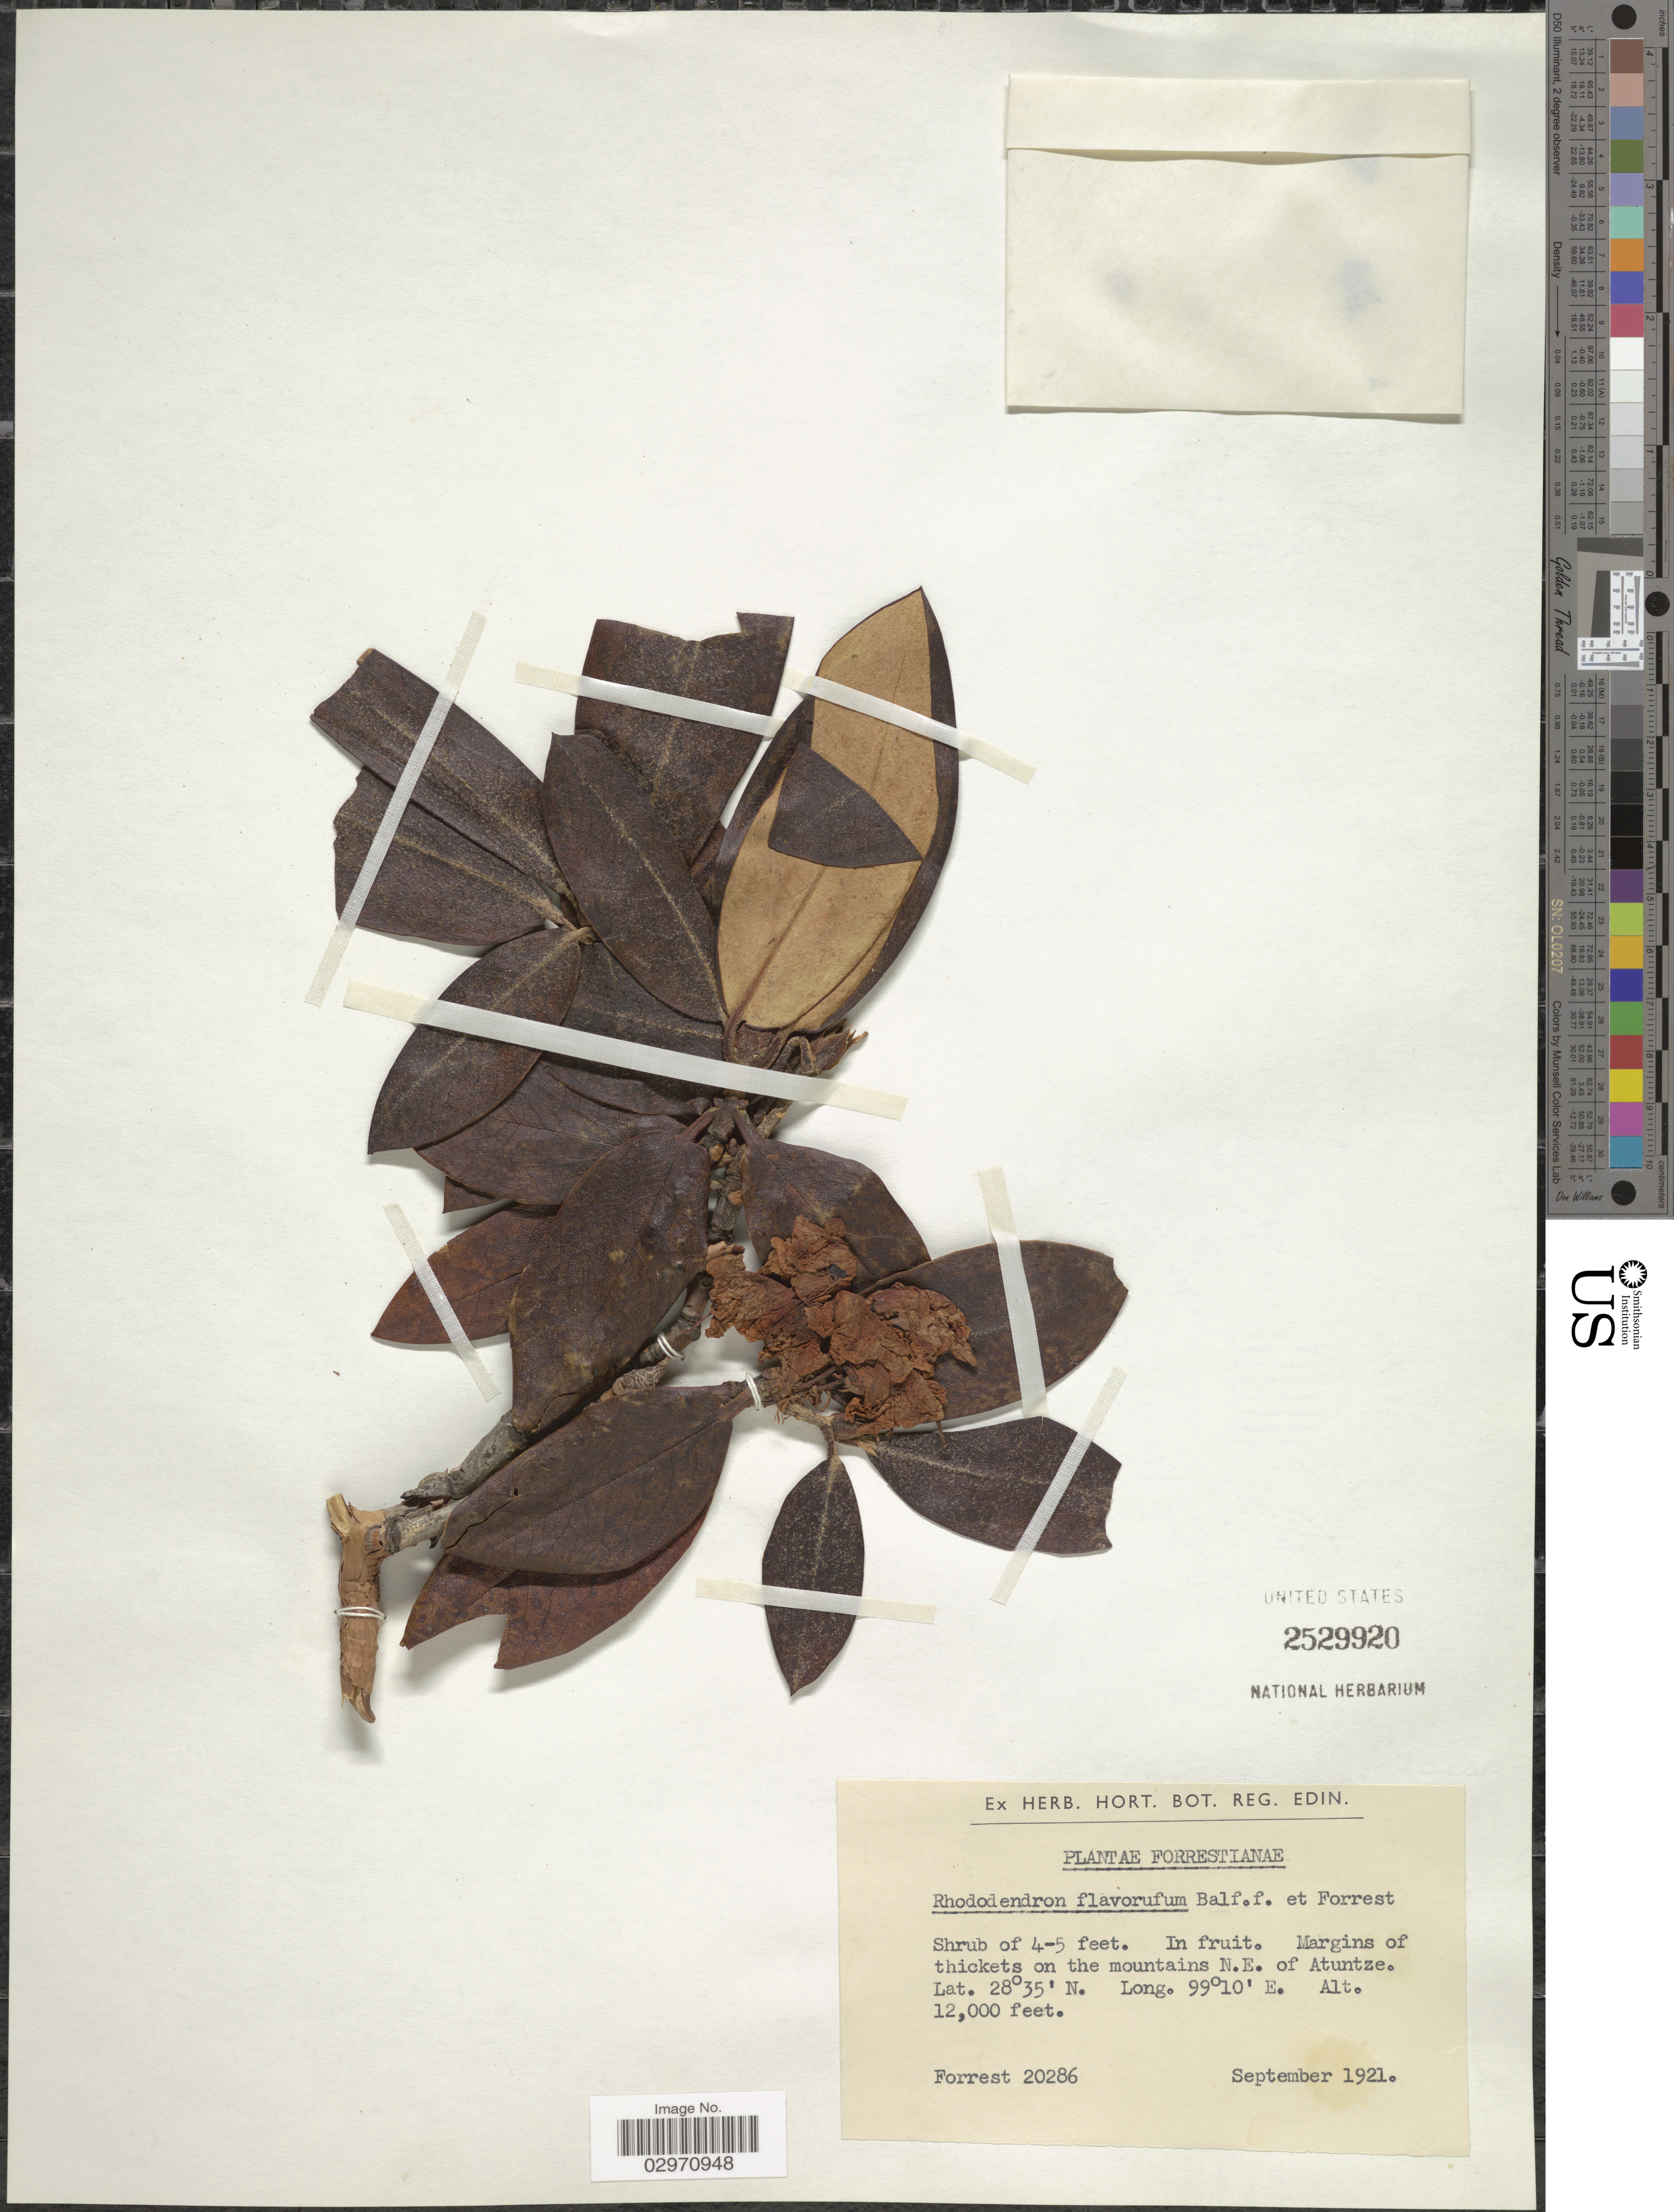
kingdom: Plantae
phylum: Tracheophyta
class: Magnoliopsida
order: Ericales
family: Ericaceae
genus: Rhododendron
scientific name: Rhododendron flavorufum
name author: Balf. f. & Forrest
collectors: -. Forrest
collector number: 20286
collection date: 1921-09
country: China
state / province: Yunnan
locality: Margins of thickets on the mountains N.E. of Atuntze.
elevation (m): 3658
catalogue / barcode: US 2529920